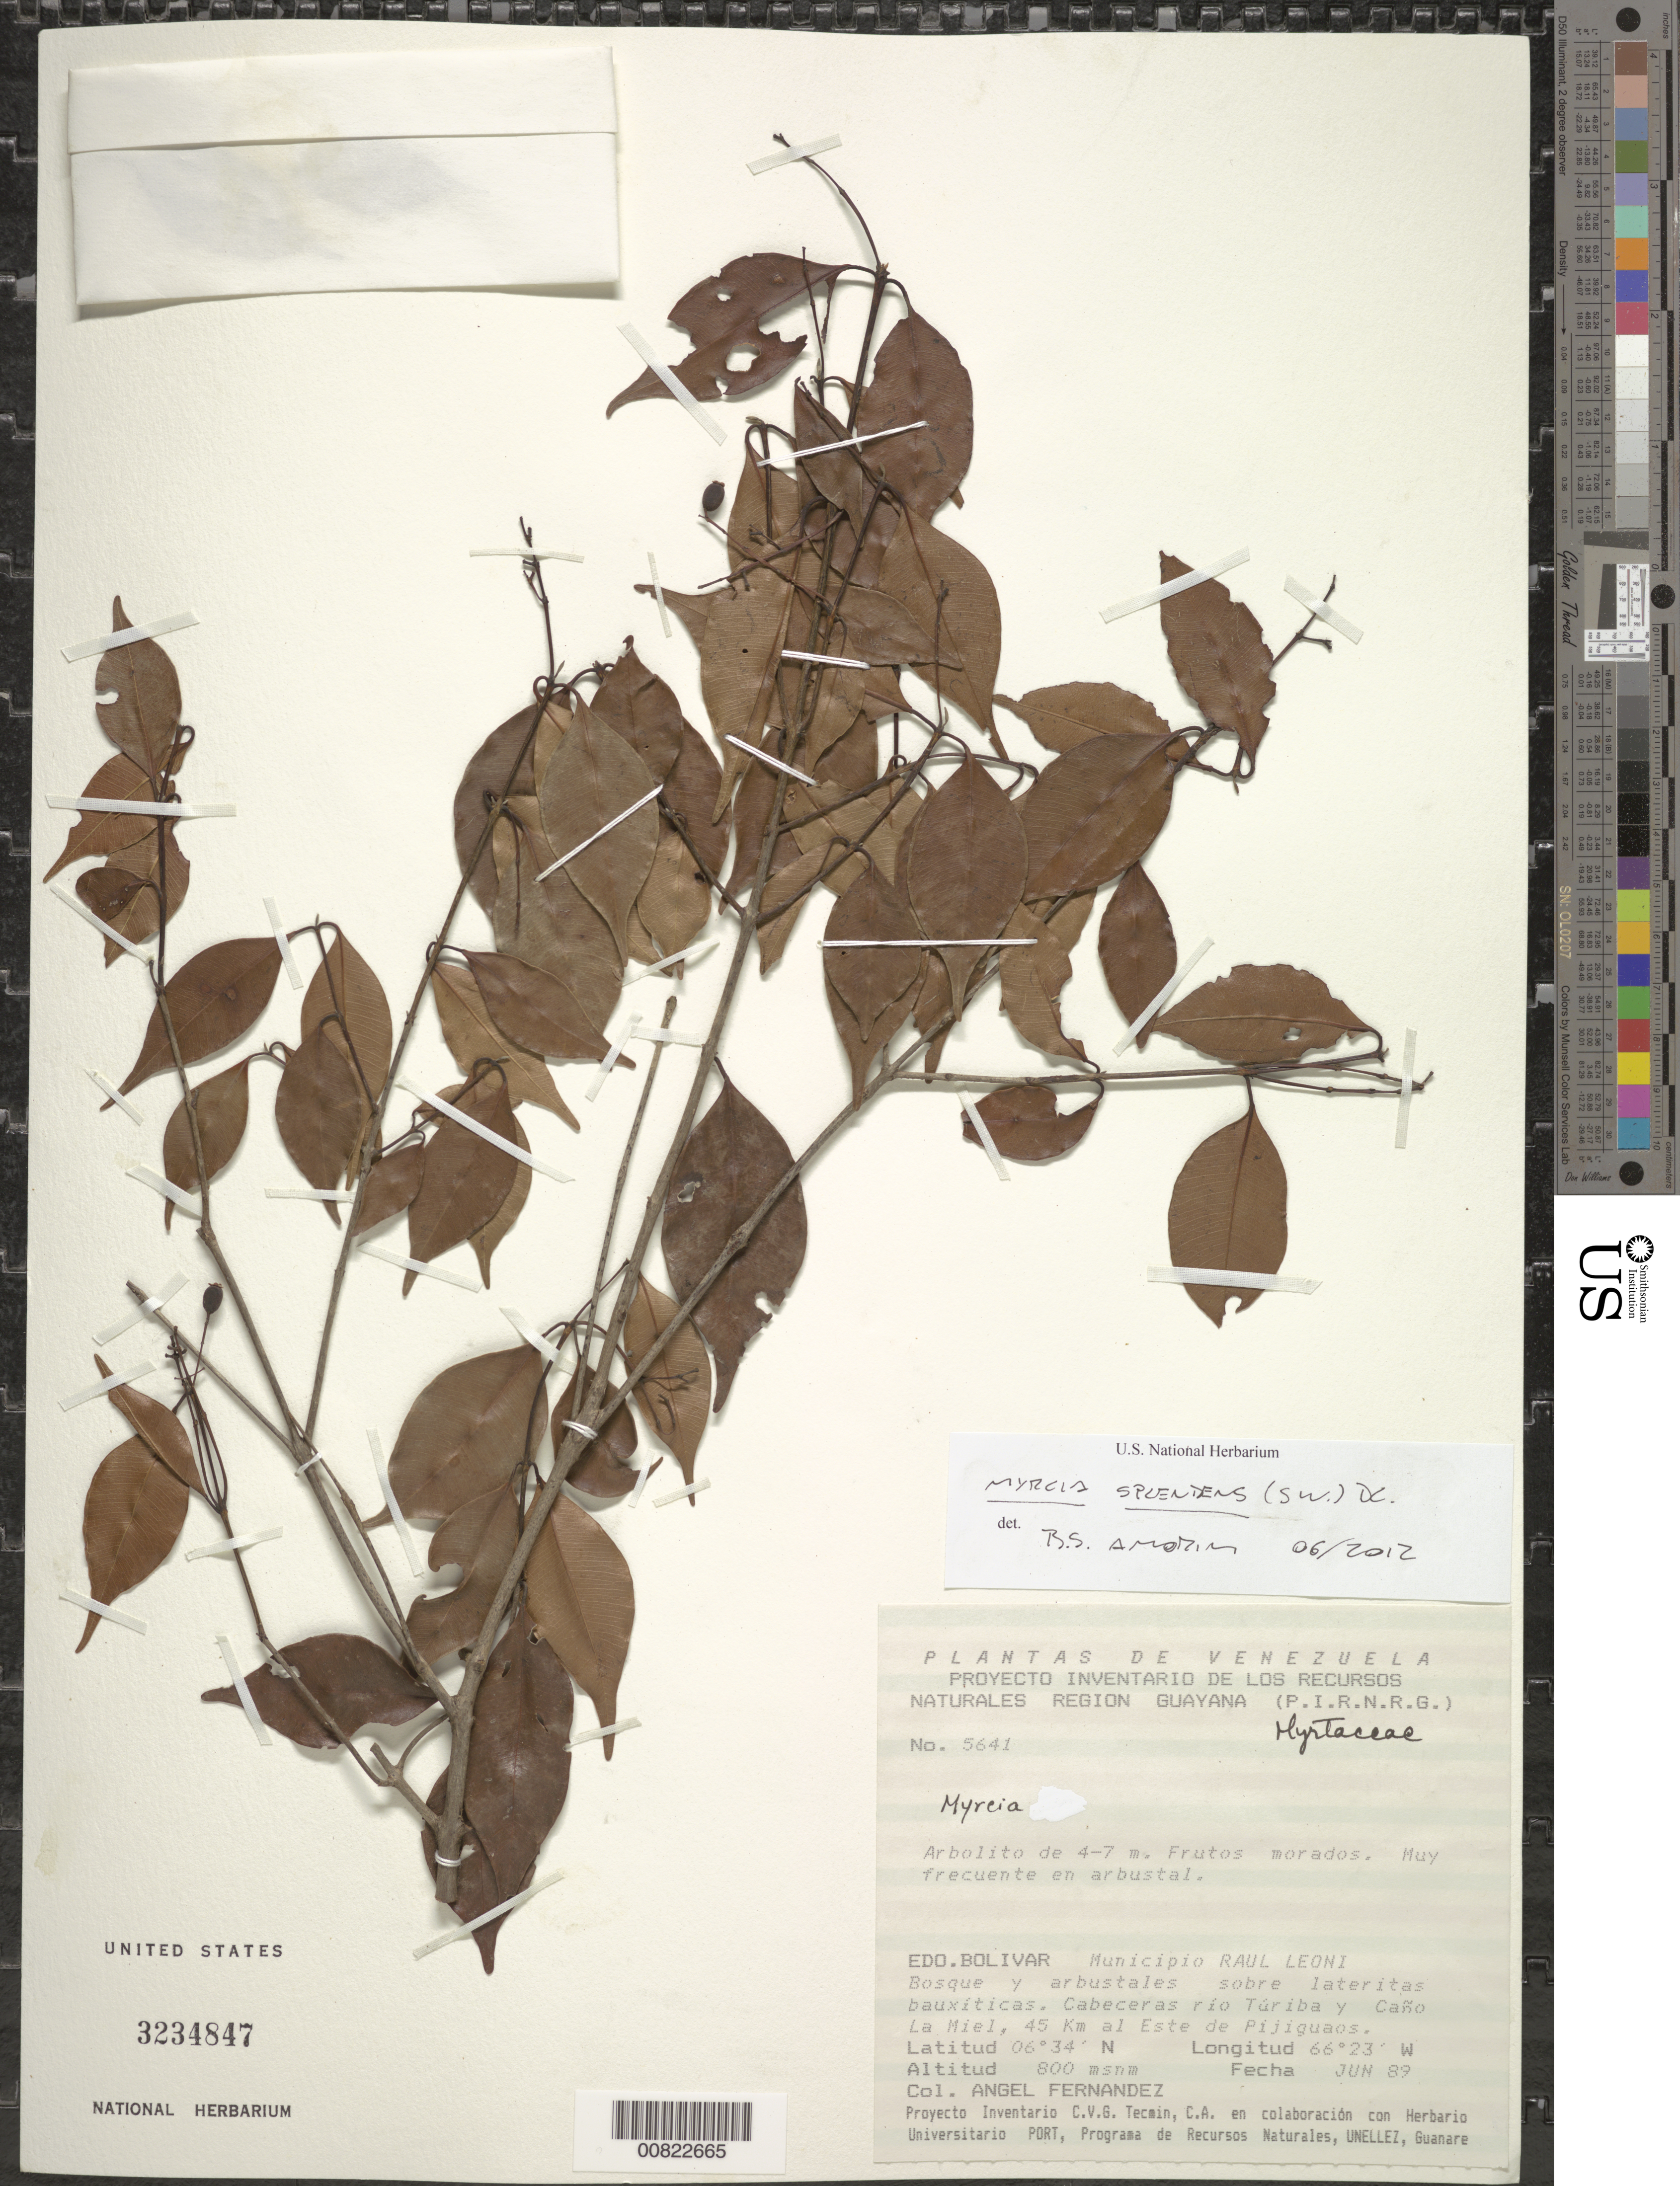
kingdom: Plantae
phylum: Tracheophyta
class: Magnoliopsida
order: Myrtales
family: Myrtaceae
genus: Myrcia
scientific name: Myrcia splendens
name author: (Sw.) DC.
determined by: Amorin, B. S.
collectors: A. Fernández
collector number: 5641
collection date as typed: Jun-89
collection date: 1989-06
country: Venezuela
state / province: Bolívar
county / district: Angostura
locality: Mun. Raúl Leoni [=Angostura], cabeceras Río Túriba y Caño La Miel, 45 km al Este de Pijiguaos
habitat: Bosque y arbustales sobre lateritas bauxiticas; en arbustal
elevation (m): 800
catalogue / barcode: US 3234847